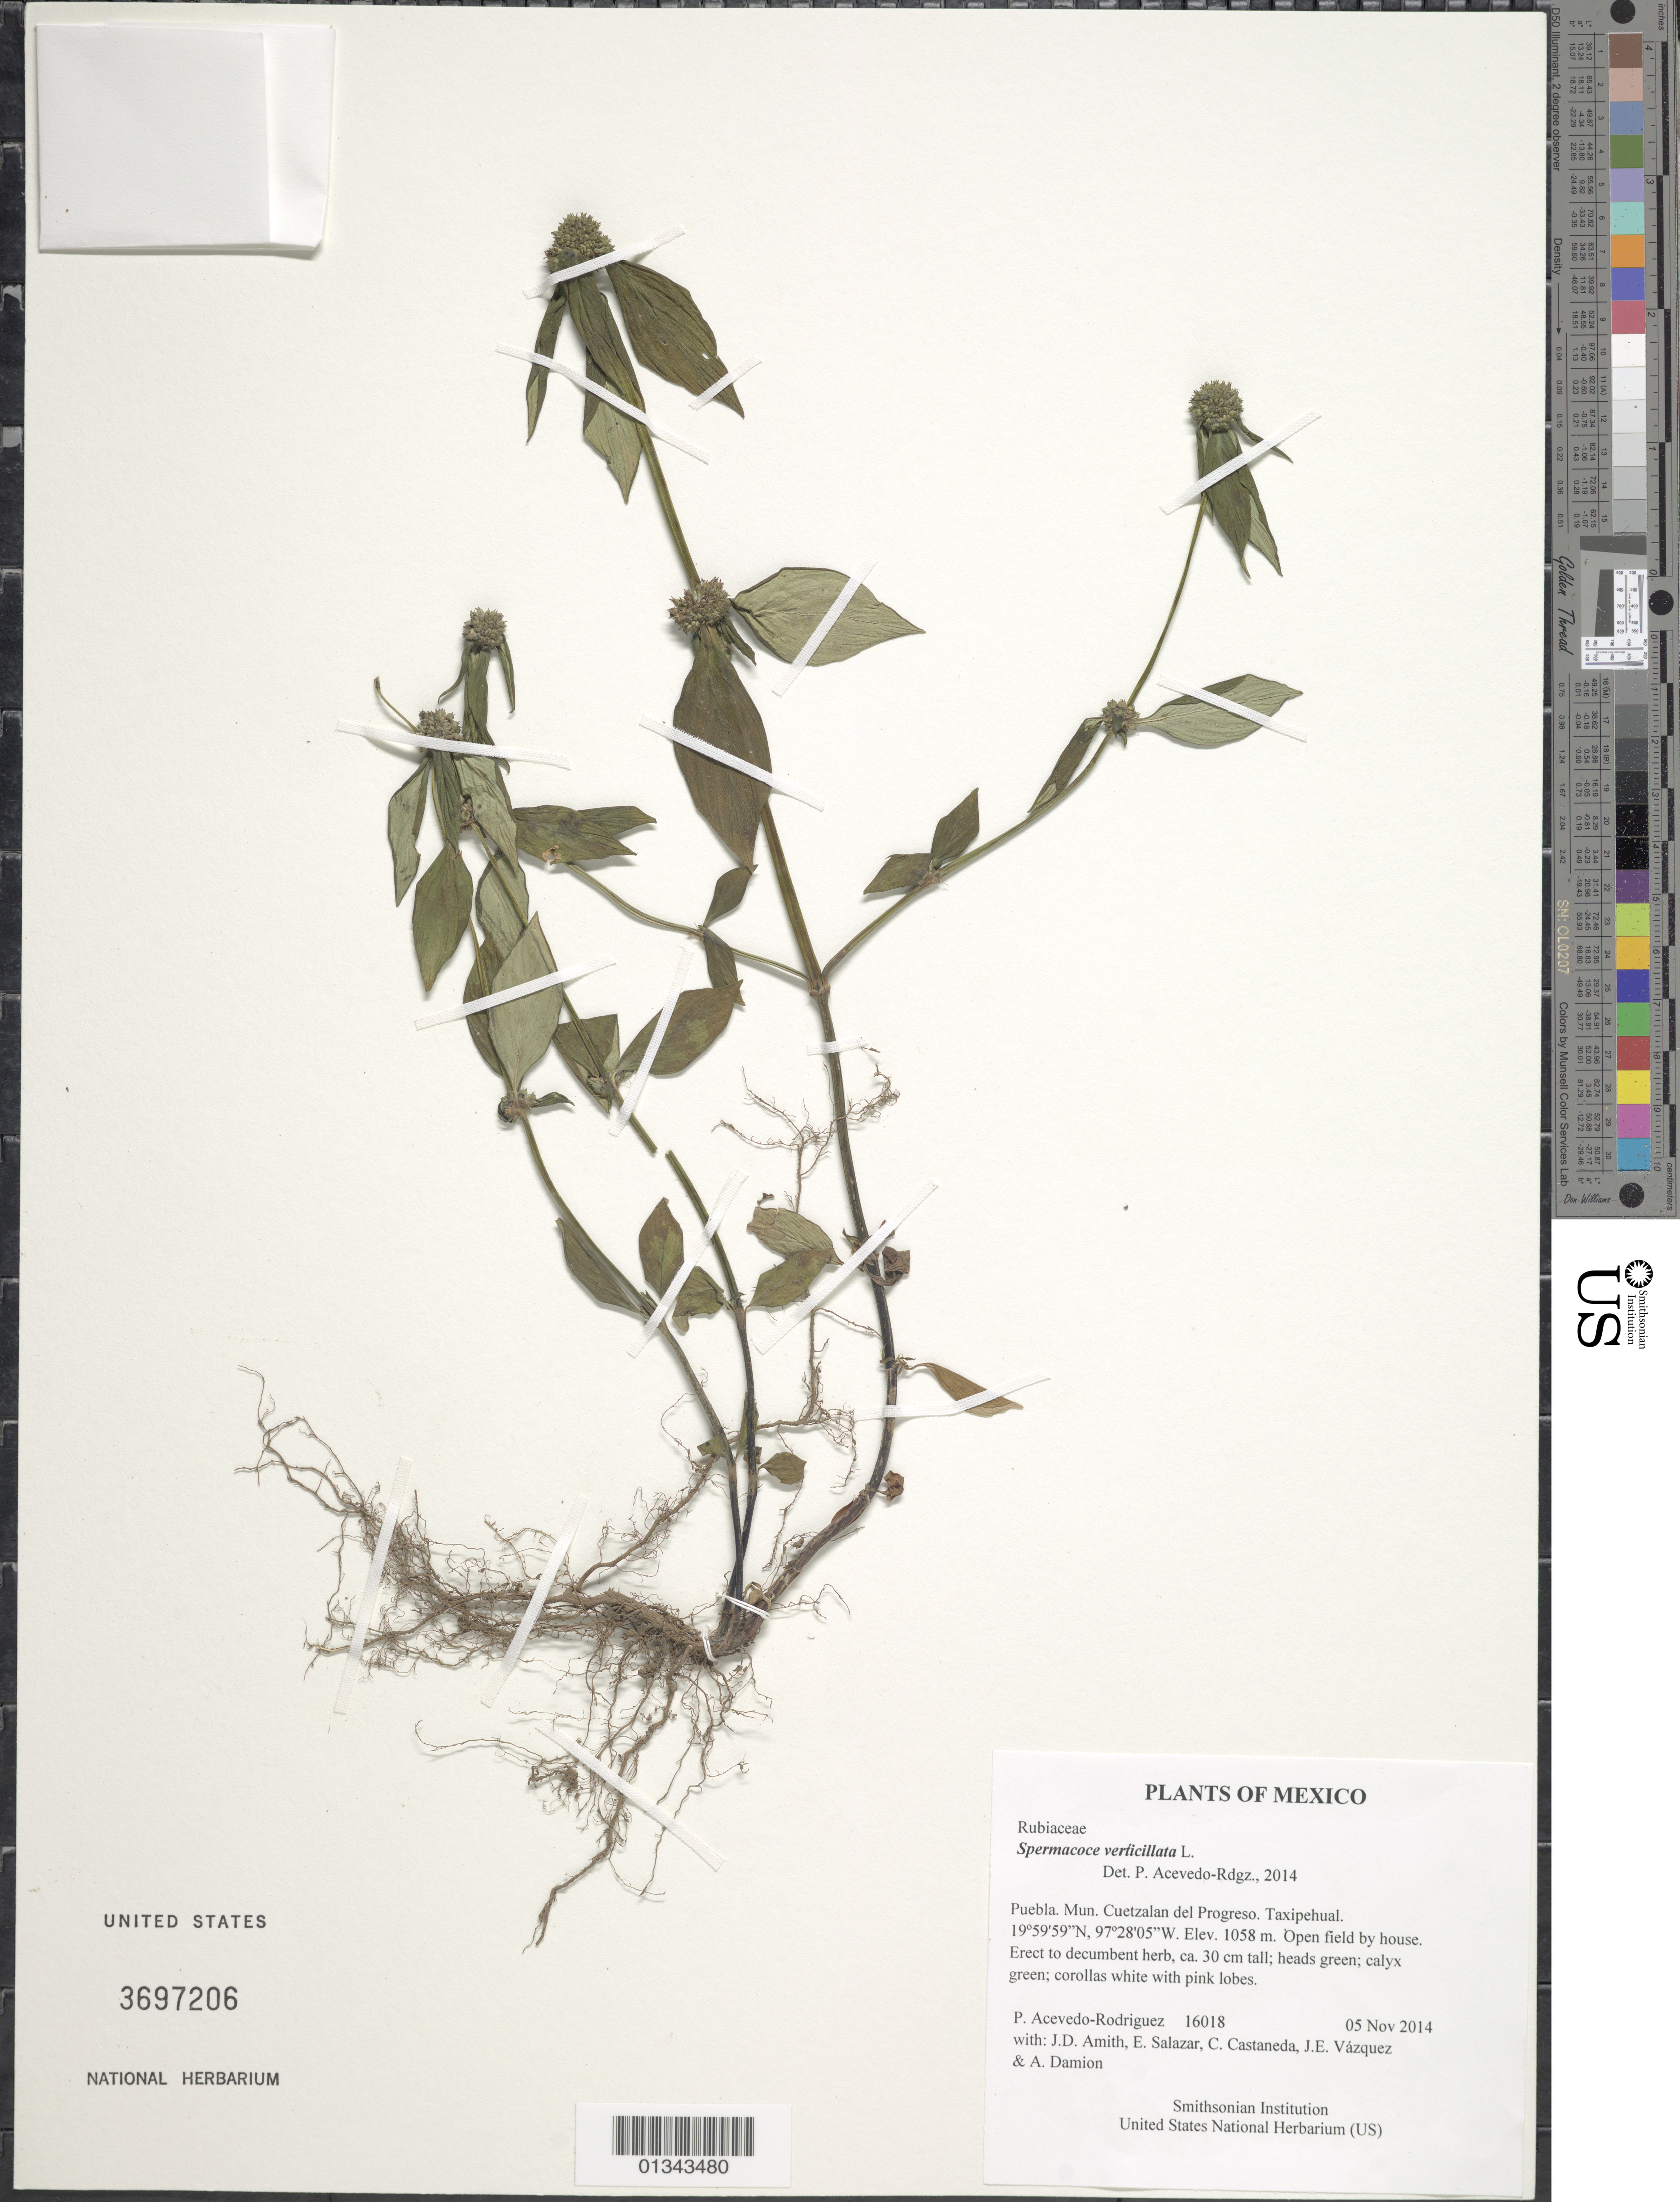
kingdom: Plantae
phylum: Tracheophyta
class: Magnoliopsida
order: Gentianales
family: Rubiaceae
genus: Spermacoce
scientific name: Spermacoce verticillata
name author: L.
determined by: Acevedo-Rodríguez, P., (BOT), Smithsonian Institution - National Museum of Natural History (UNITED STATES)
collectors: P. Acevedo-Rodr., J. D. Amith, E. Salazar, C. Castaneda, J. E. Vázquez & A. Damion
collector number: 16018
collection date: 2014-11-05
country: Mexico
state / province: Puebla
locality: Mun. Cuetzalan del Progreso. Taxipehual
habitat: Open field by house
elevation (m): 1058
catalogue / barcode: US 3697206